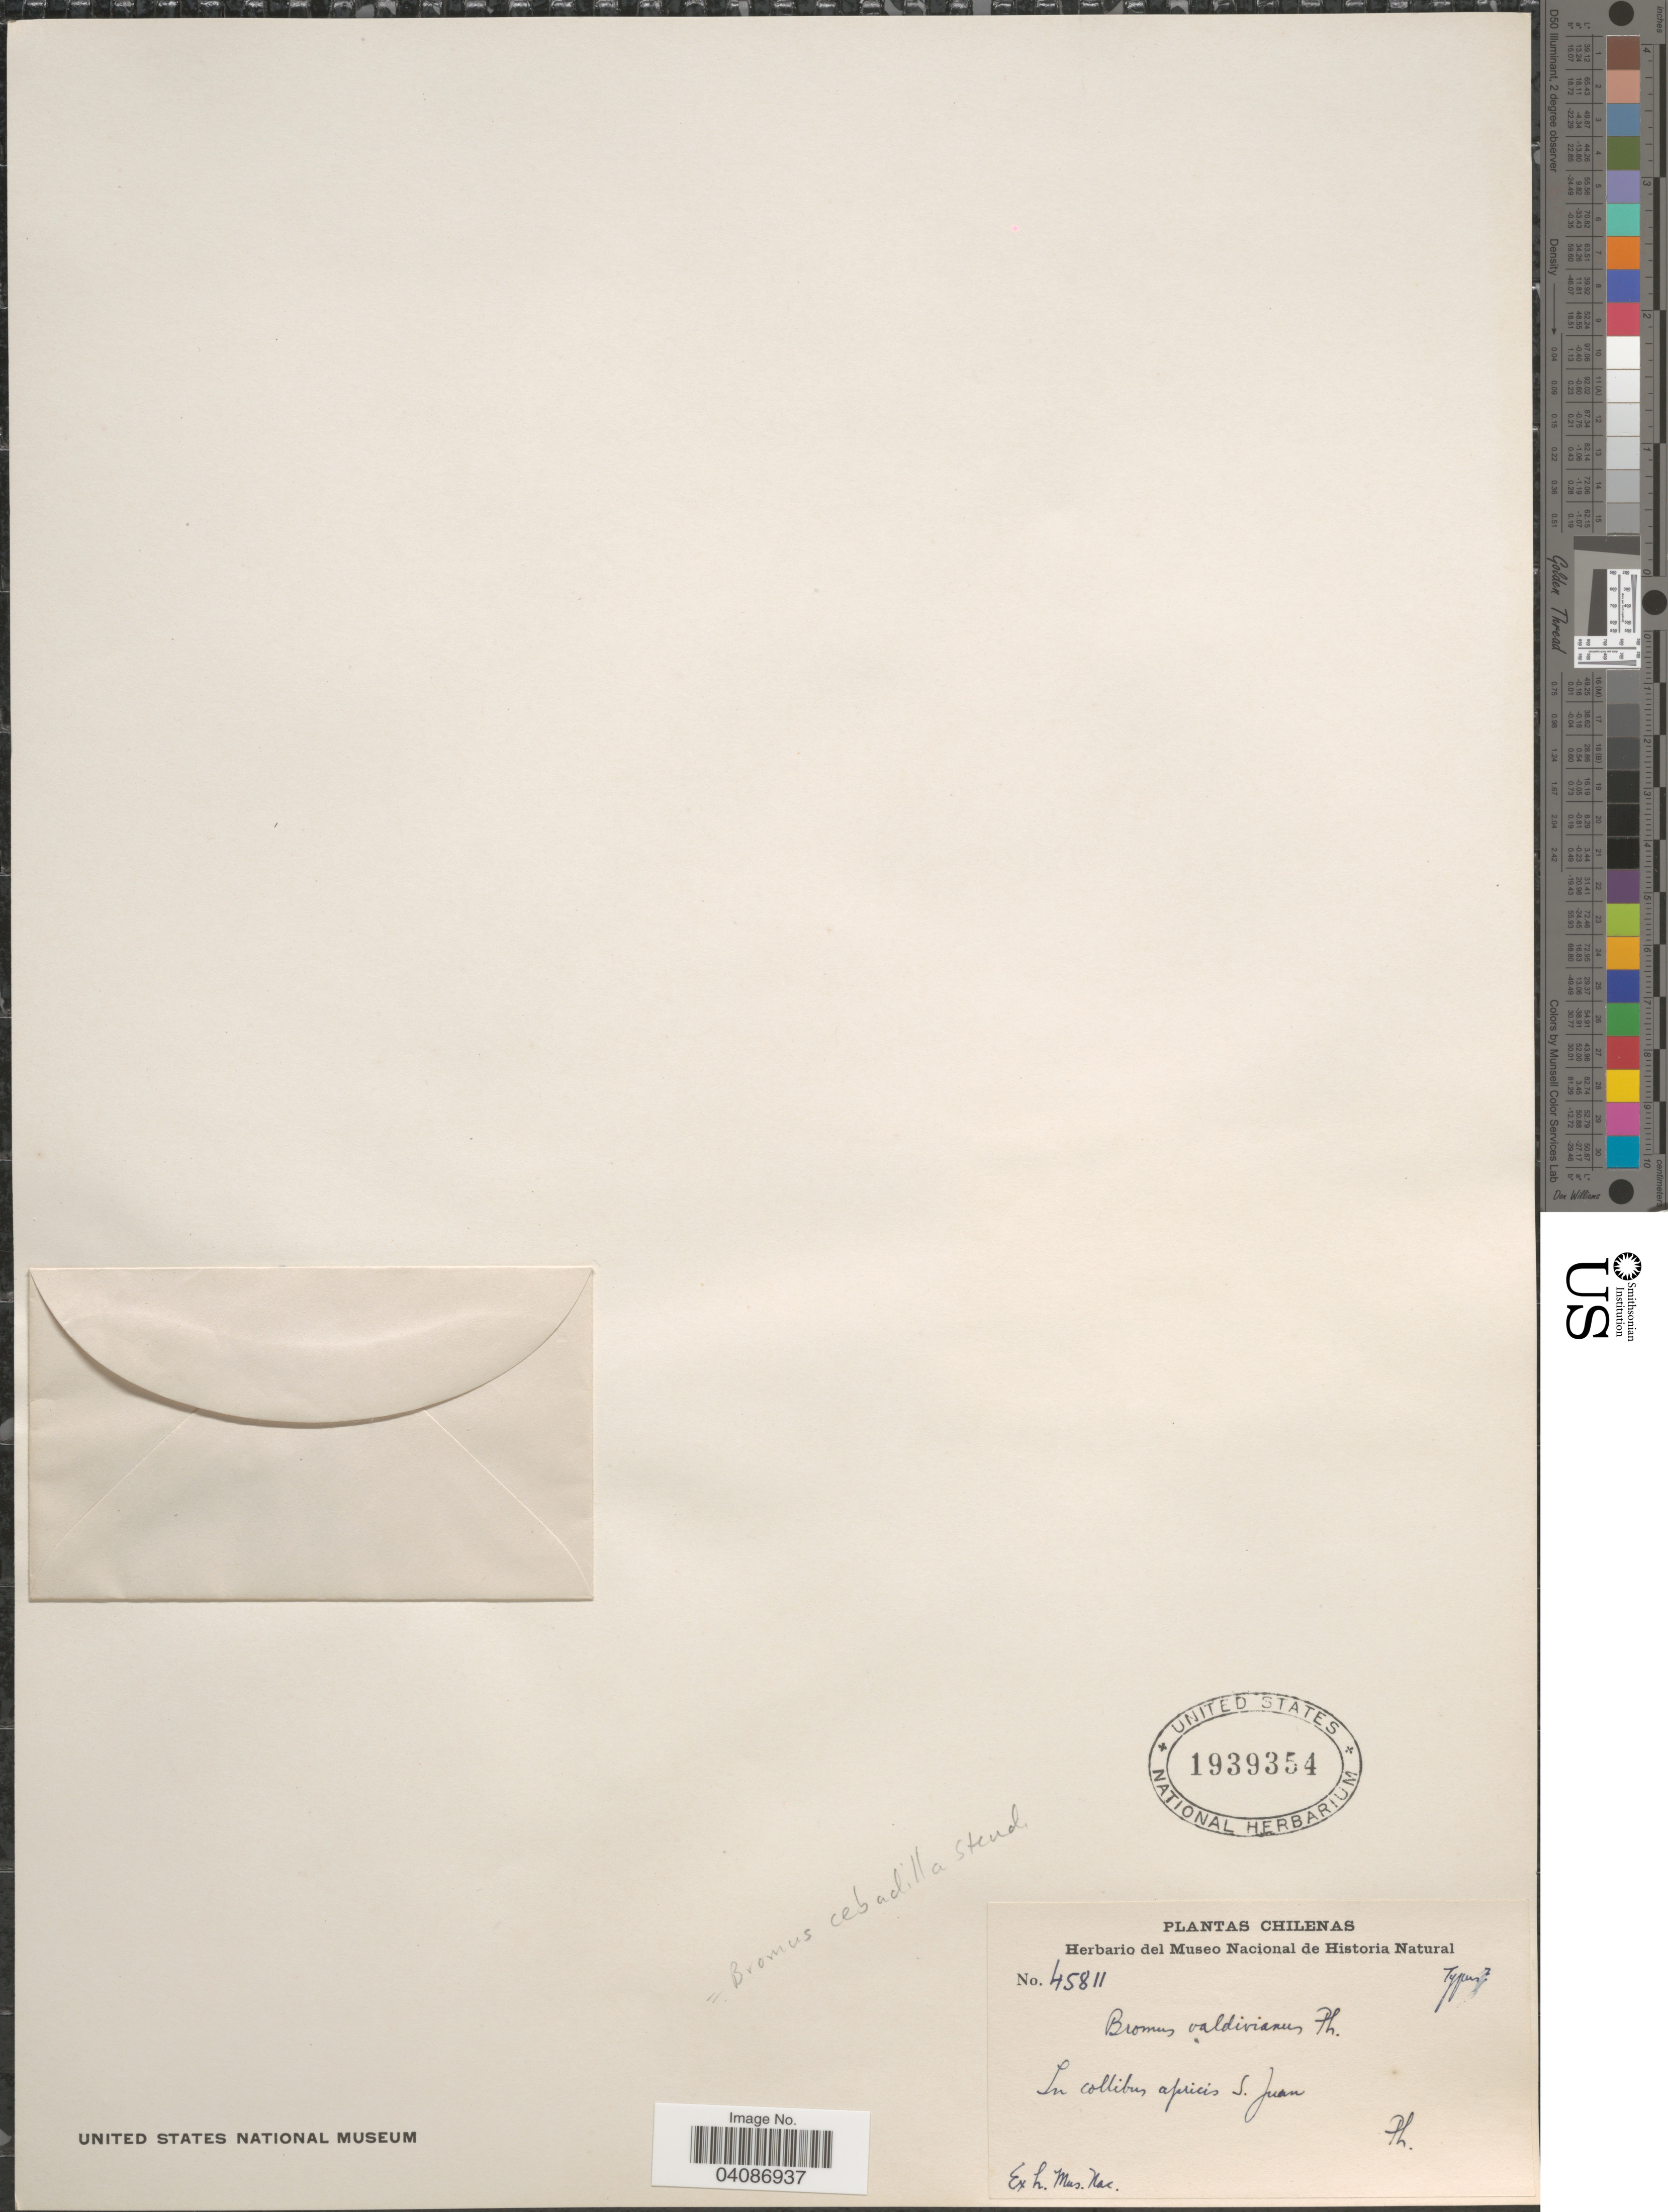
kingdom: Plantae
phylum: Tracheophyta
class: Liliopsida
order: Poales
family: Poaceae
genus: Bromus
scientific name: Bromus cebadilla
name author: Steud.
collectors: ex herb. Mus. Nac.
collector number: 45811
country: Chile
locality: In collibus apricis S. Juan.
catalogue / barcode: US 1939354